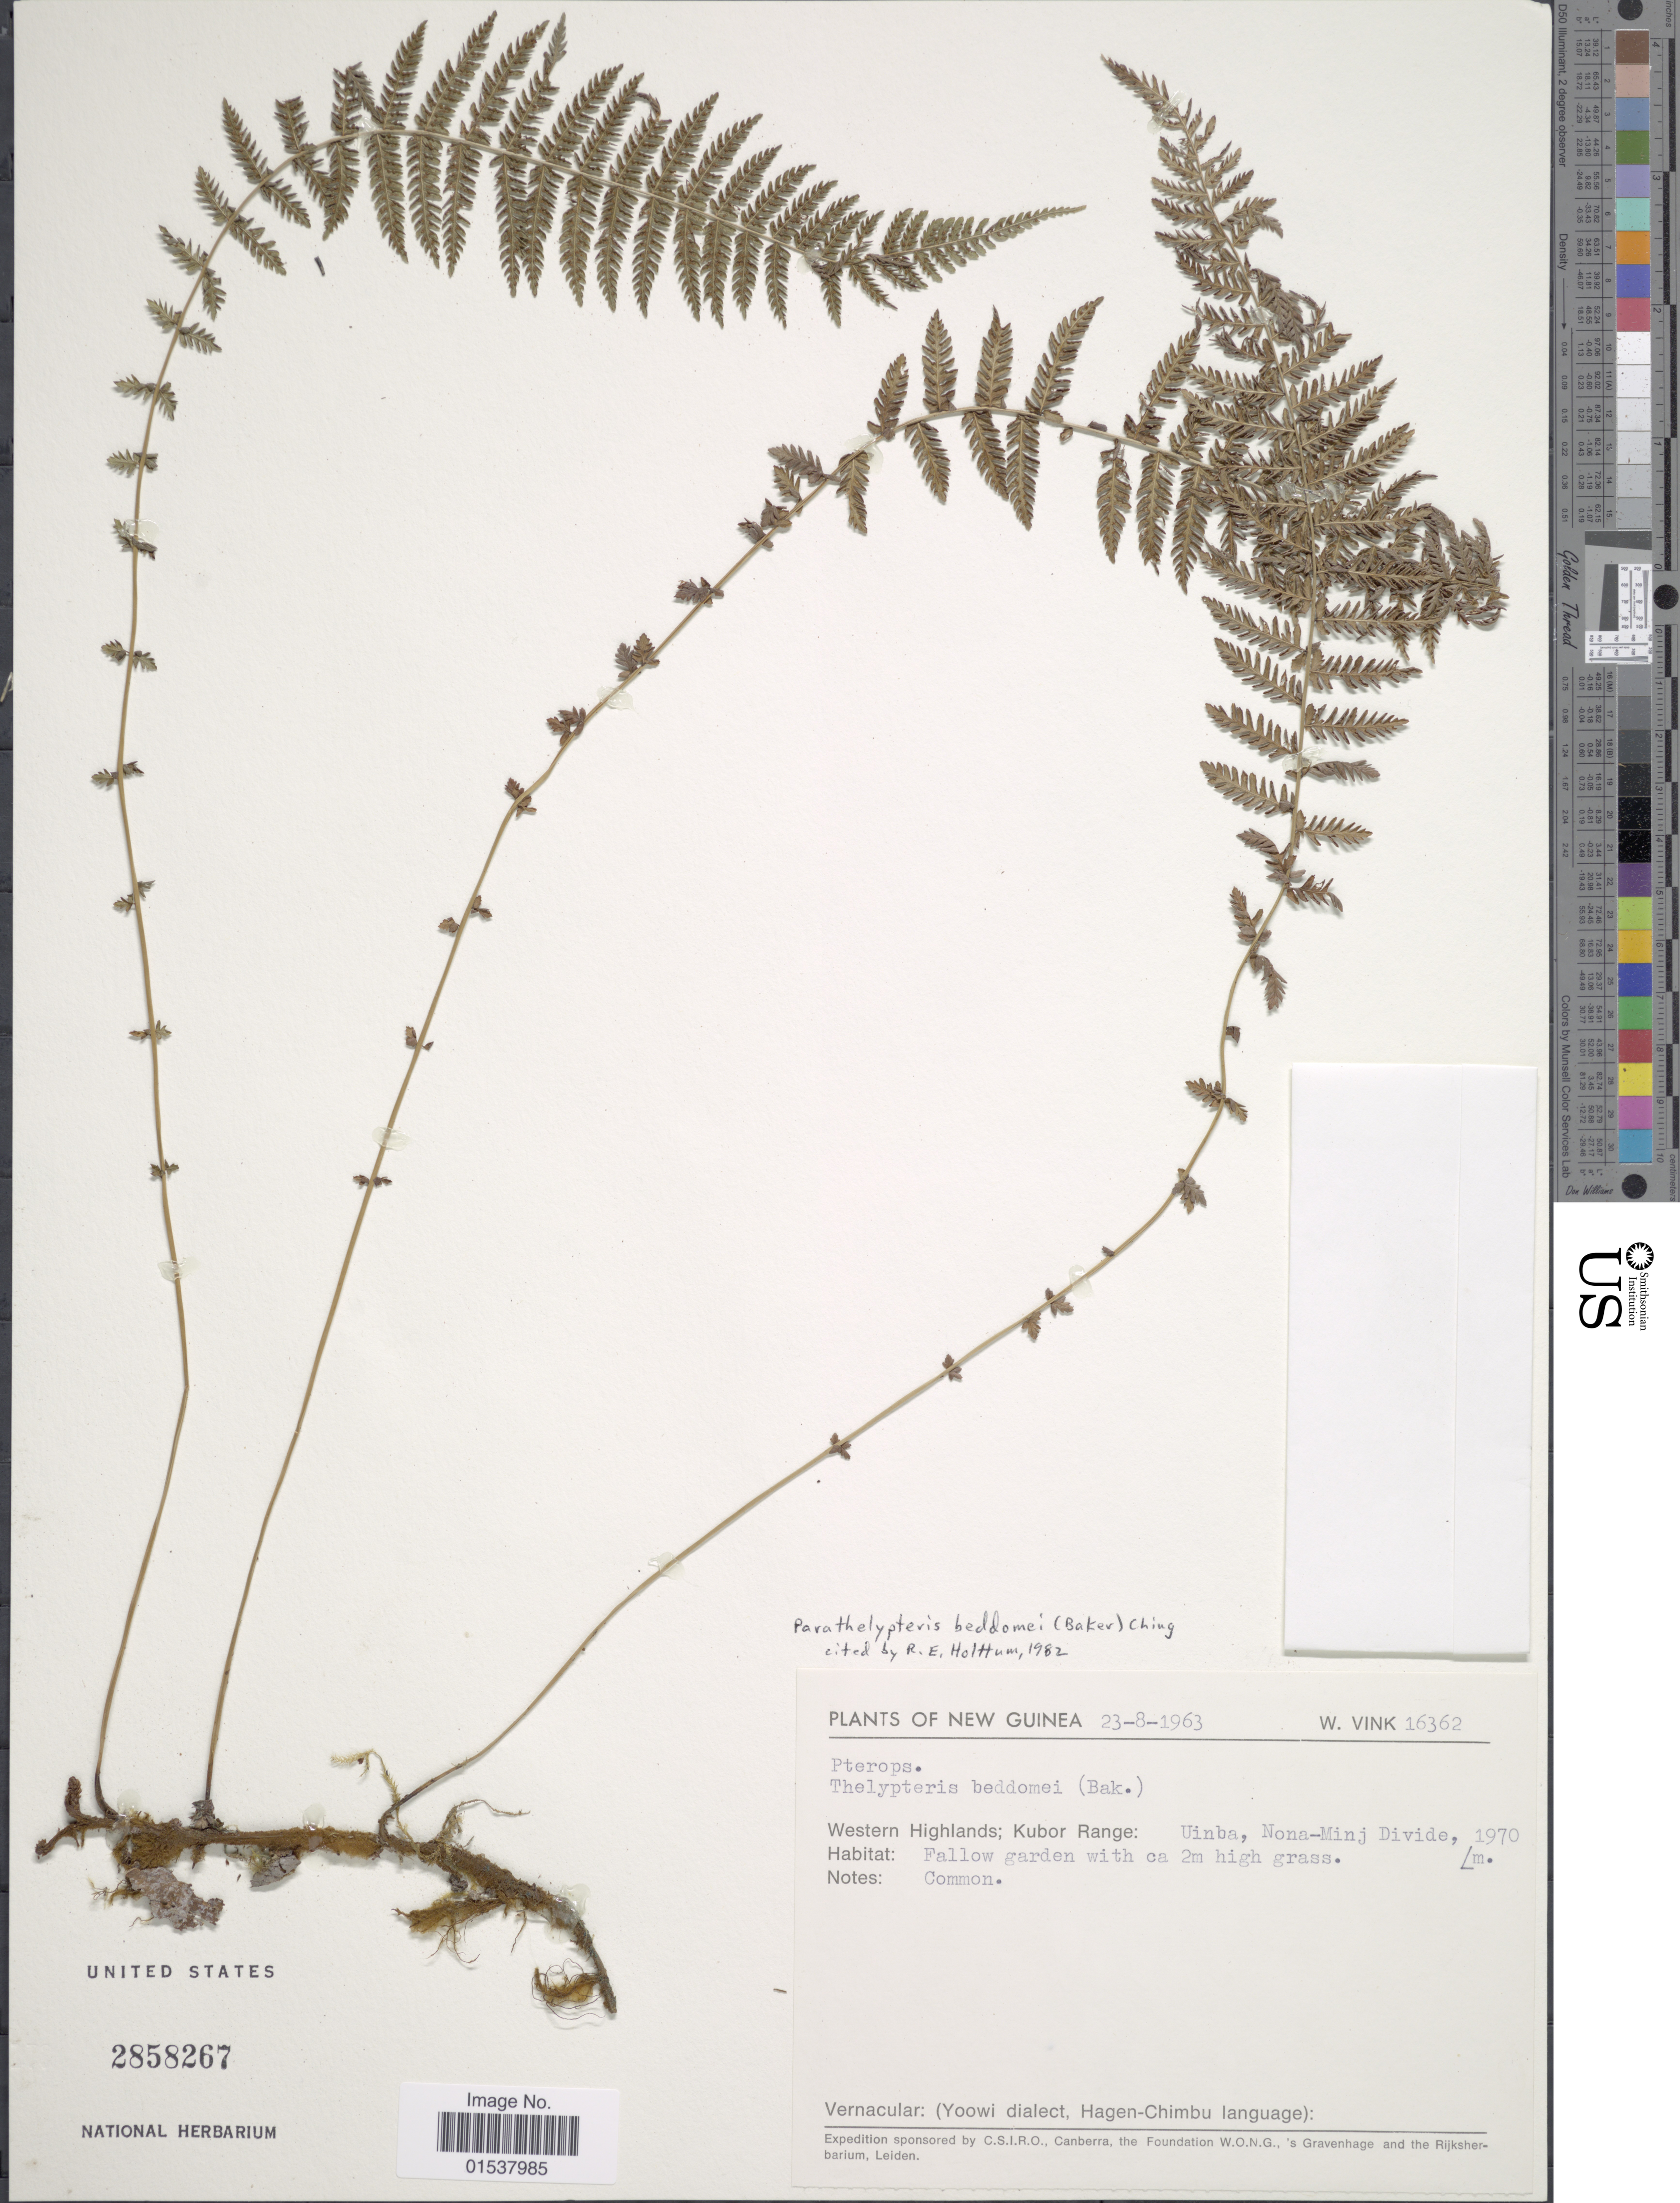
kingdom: Plantae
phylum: Tracheophyta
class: Polypodiopsida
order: Polypodiales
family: Thelypteridaceae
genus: Parathelypteris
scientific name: Parathelypteris beddomei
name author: (Baker) Ching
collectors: W. Vink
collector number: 16362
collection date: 1963-08-23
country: Papua New Guinea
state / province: Western Highlands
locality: New Guinea, Western Highlands, Kubor Range: Uinba, Nona-Minj Divide, Fallow garden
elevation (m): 1970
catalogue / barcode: US 2858267